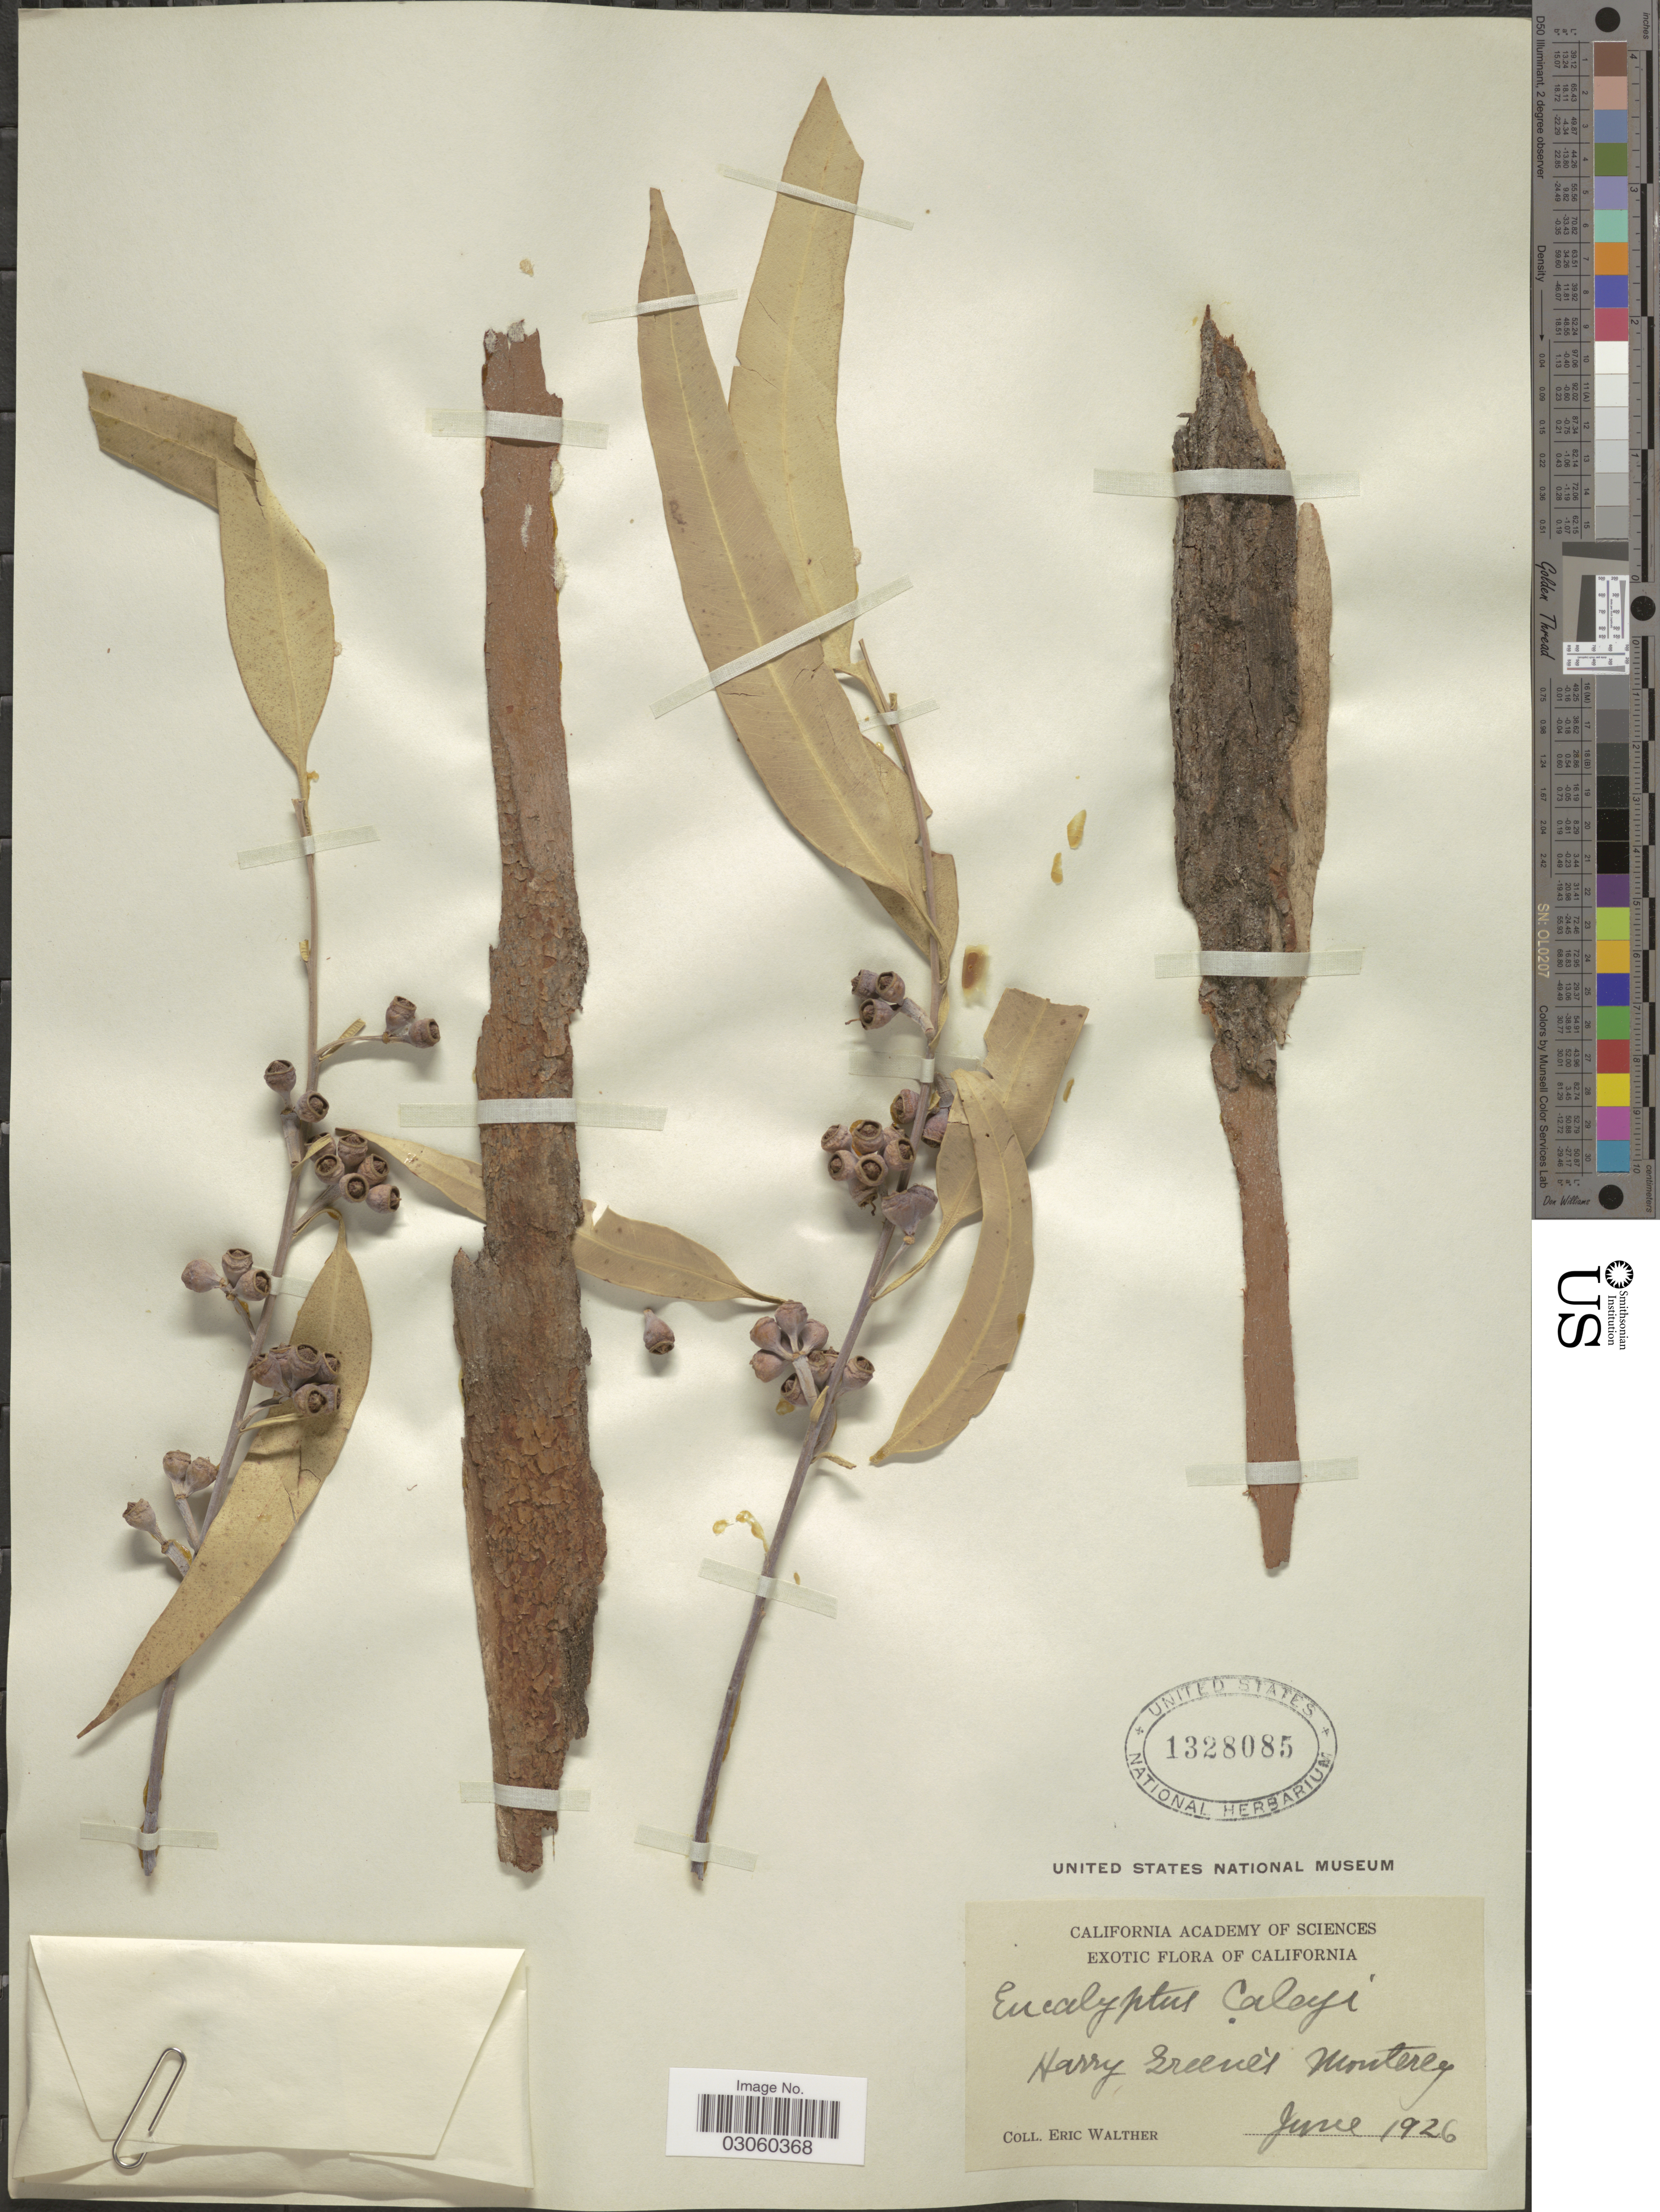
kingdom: Plantae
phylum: Tracheophyta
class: Magnoliopsida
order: Myrtales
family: Myrtaceae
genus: Eucalyptus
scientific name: Eucalyptus caleyi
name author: Maiden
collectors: E. Walther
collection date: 1926-06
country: United States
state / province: California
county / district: Monterey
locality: Harry Greene's. Monterey.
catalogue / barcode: US 1328085